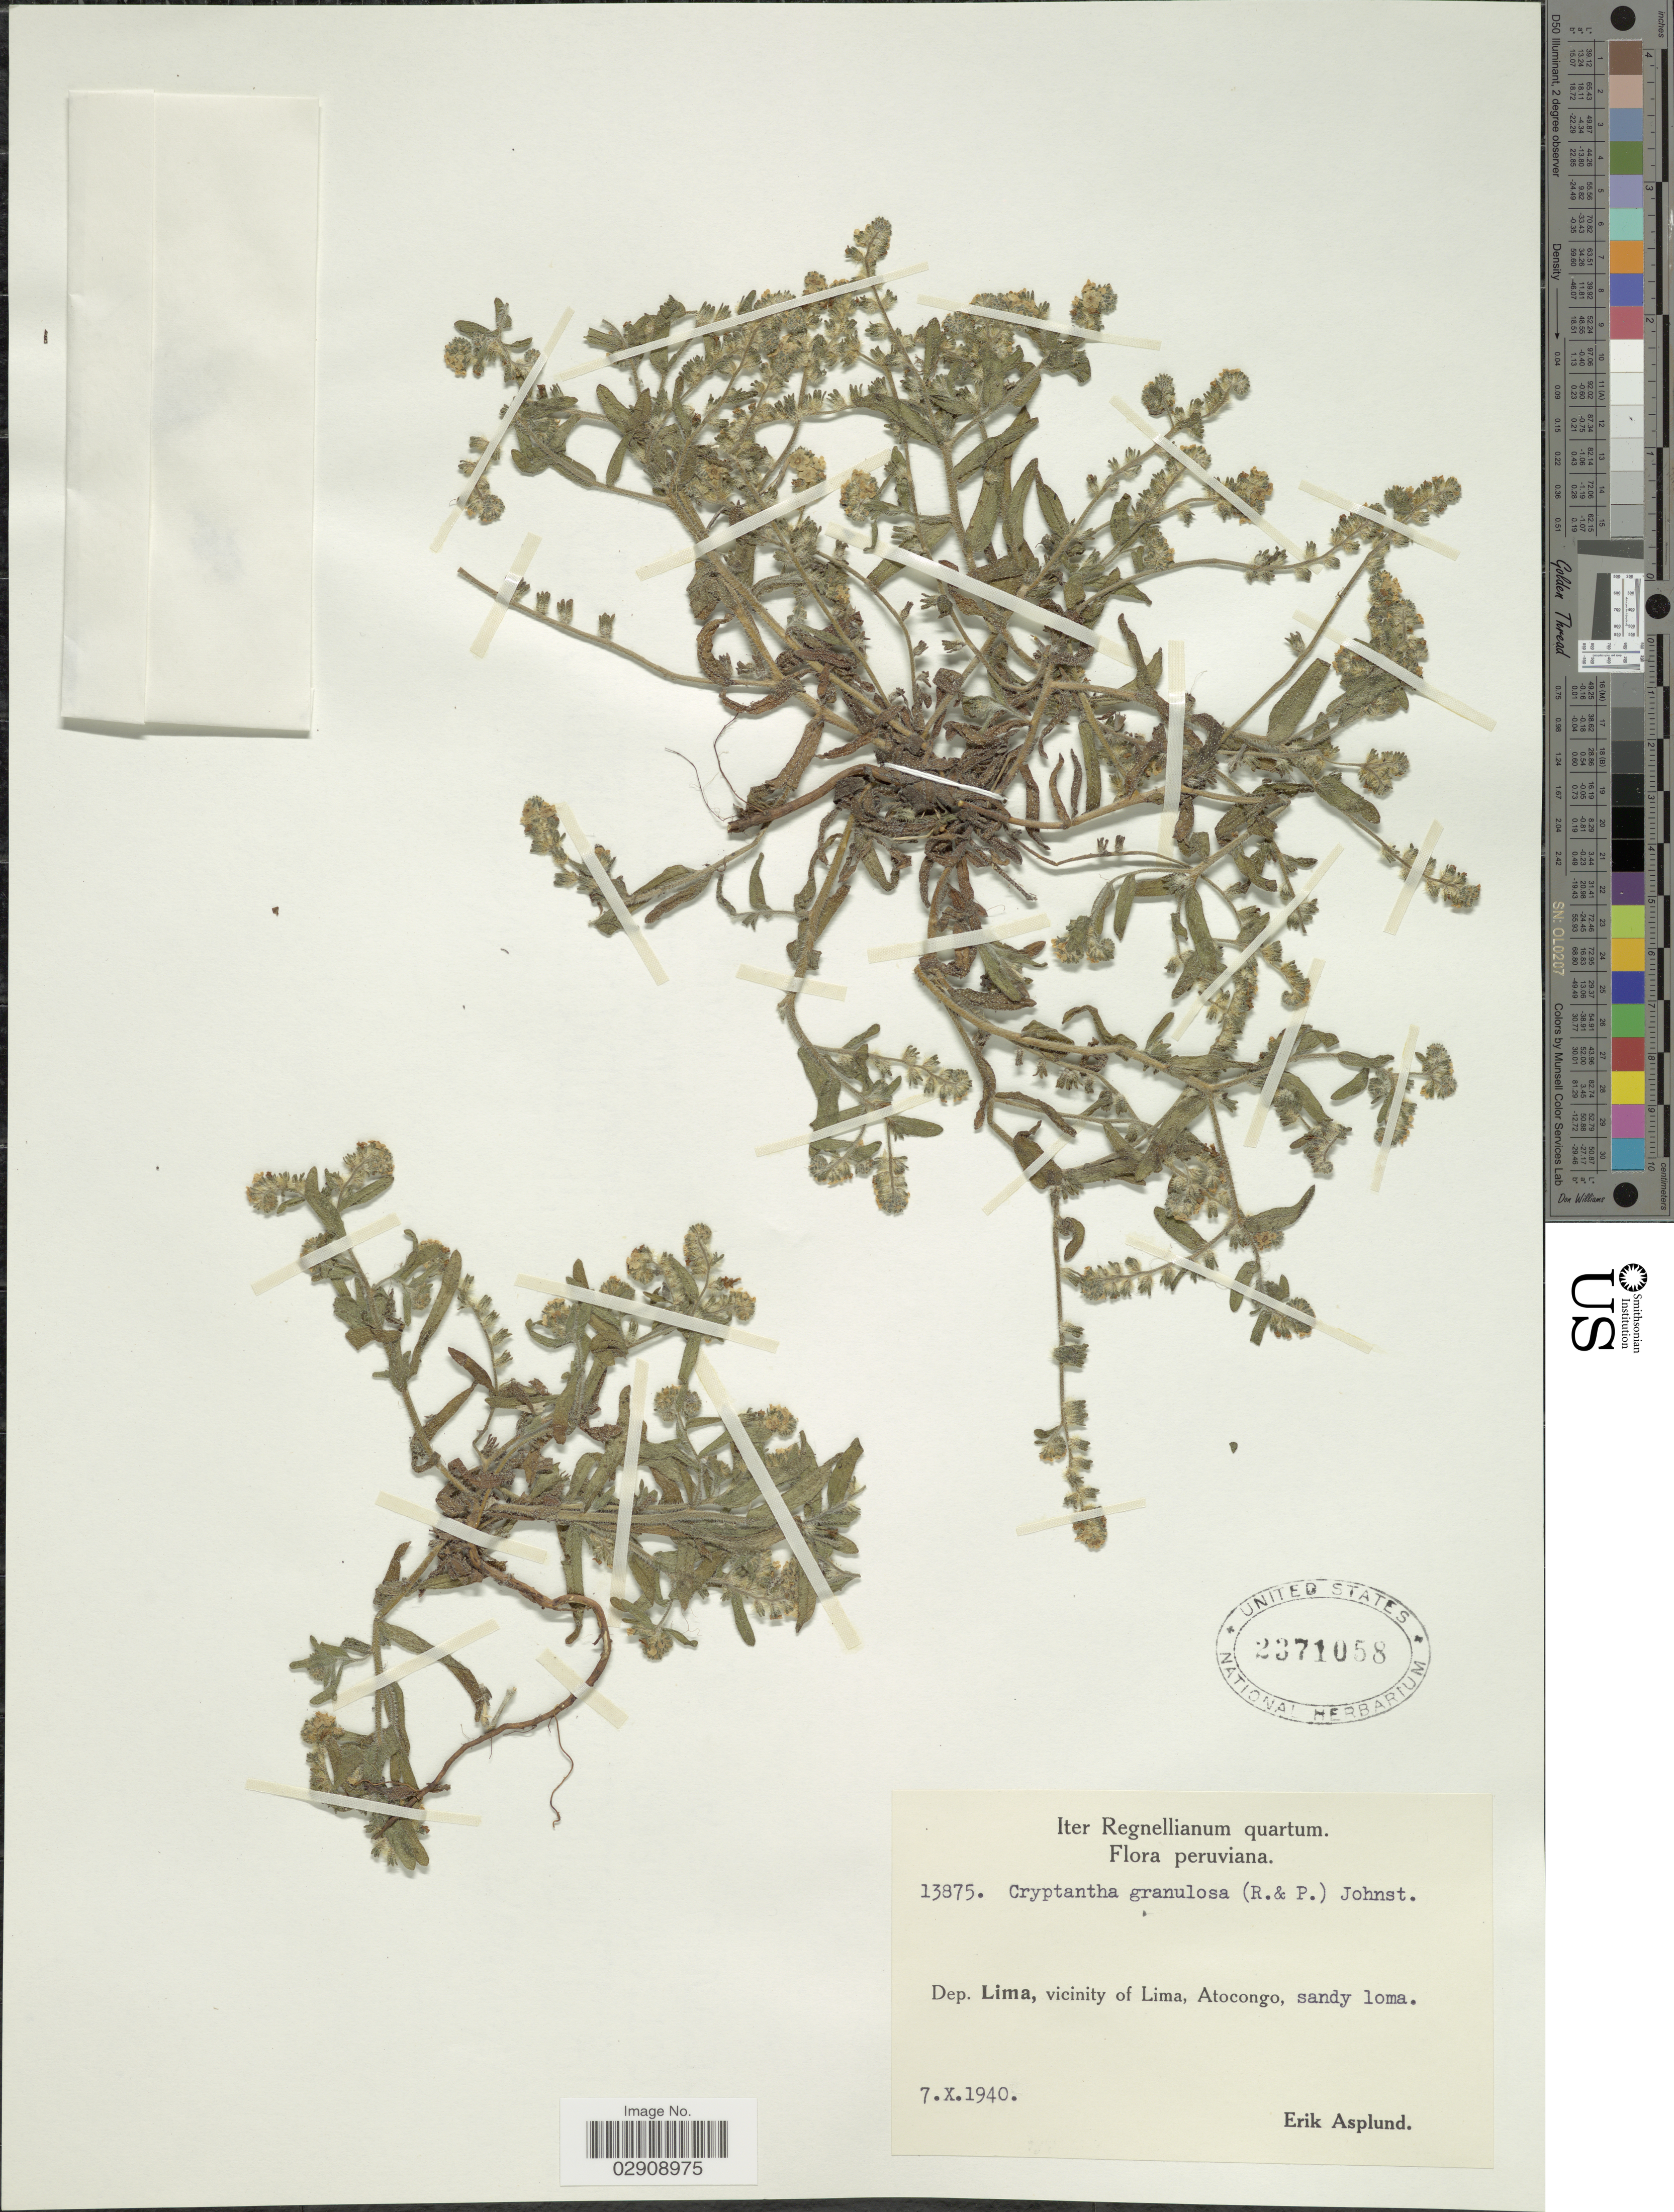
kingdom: Plantae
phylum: Tracheophyta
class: Magnoliopsida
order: Boraginales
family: Boraginaceae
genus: Cryptantha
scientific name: Cryptantha limensis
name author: (A. DC.) I.M. Johnst.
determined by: Moroni, Pablo, (SI), Instituto de Botanica Darwinion (ARGENTINA)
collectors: E. Asplund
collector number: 13875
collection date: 1940-10-07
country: Peru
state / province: Lima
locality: Dep. Lima, vicinity of Lima, Atocongo, sandy loma. Peru.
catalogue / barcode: US 2371058